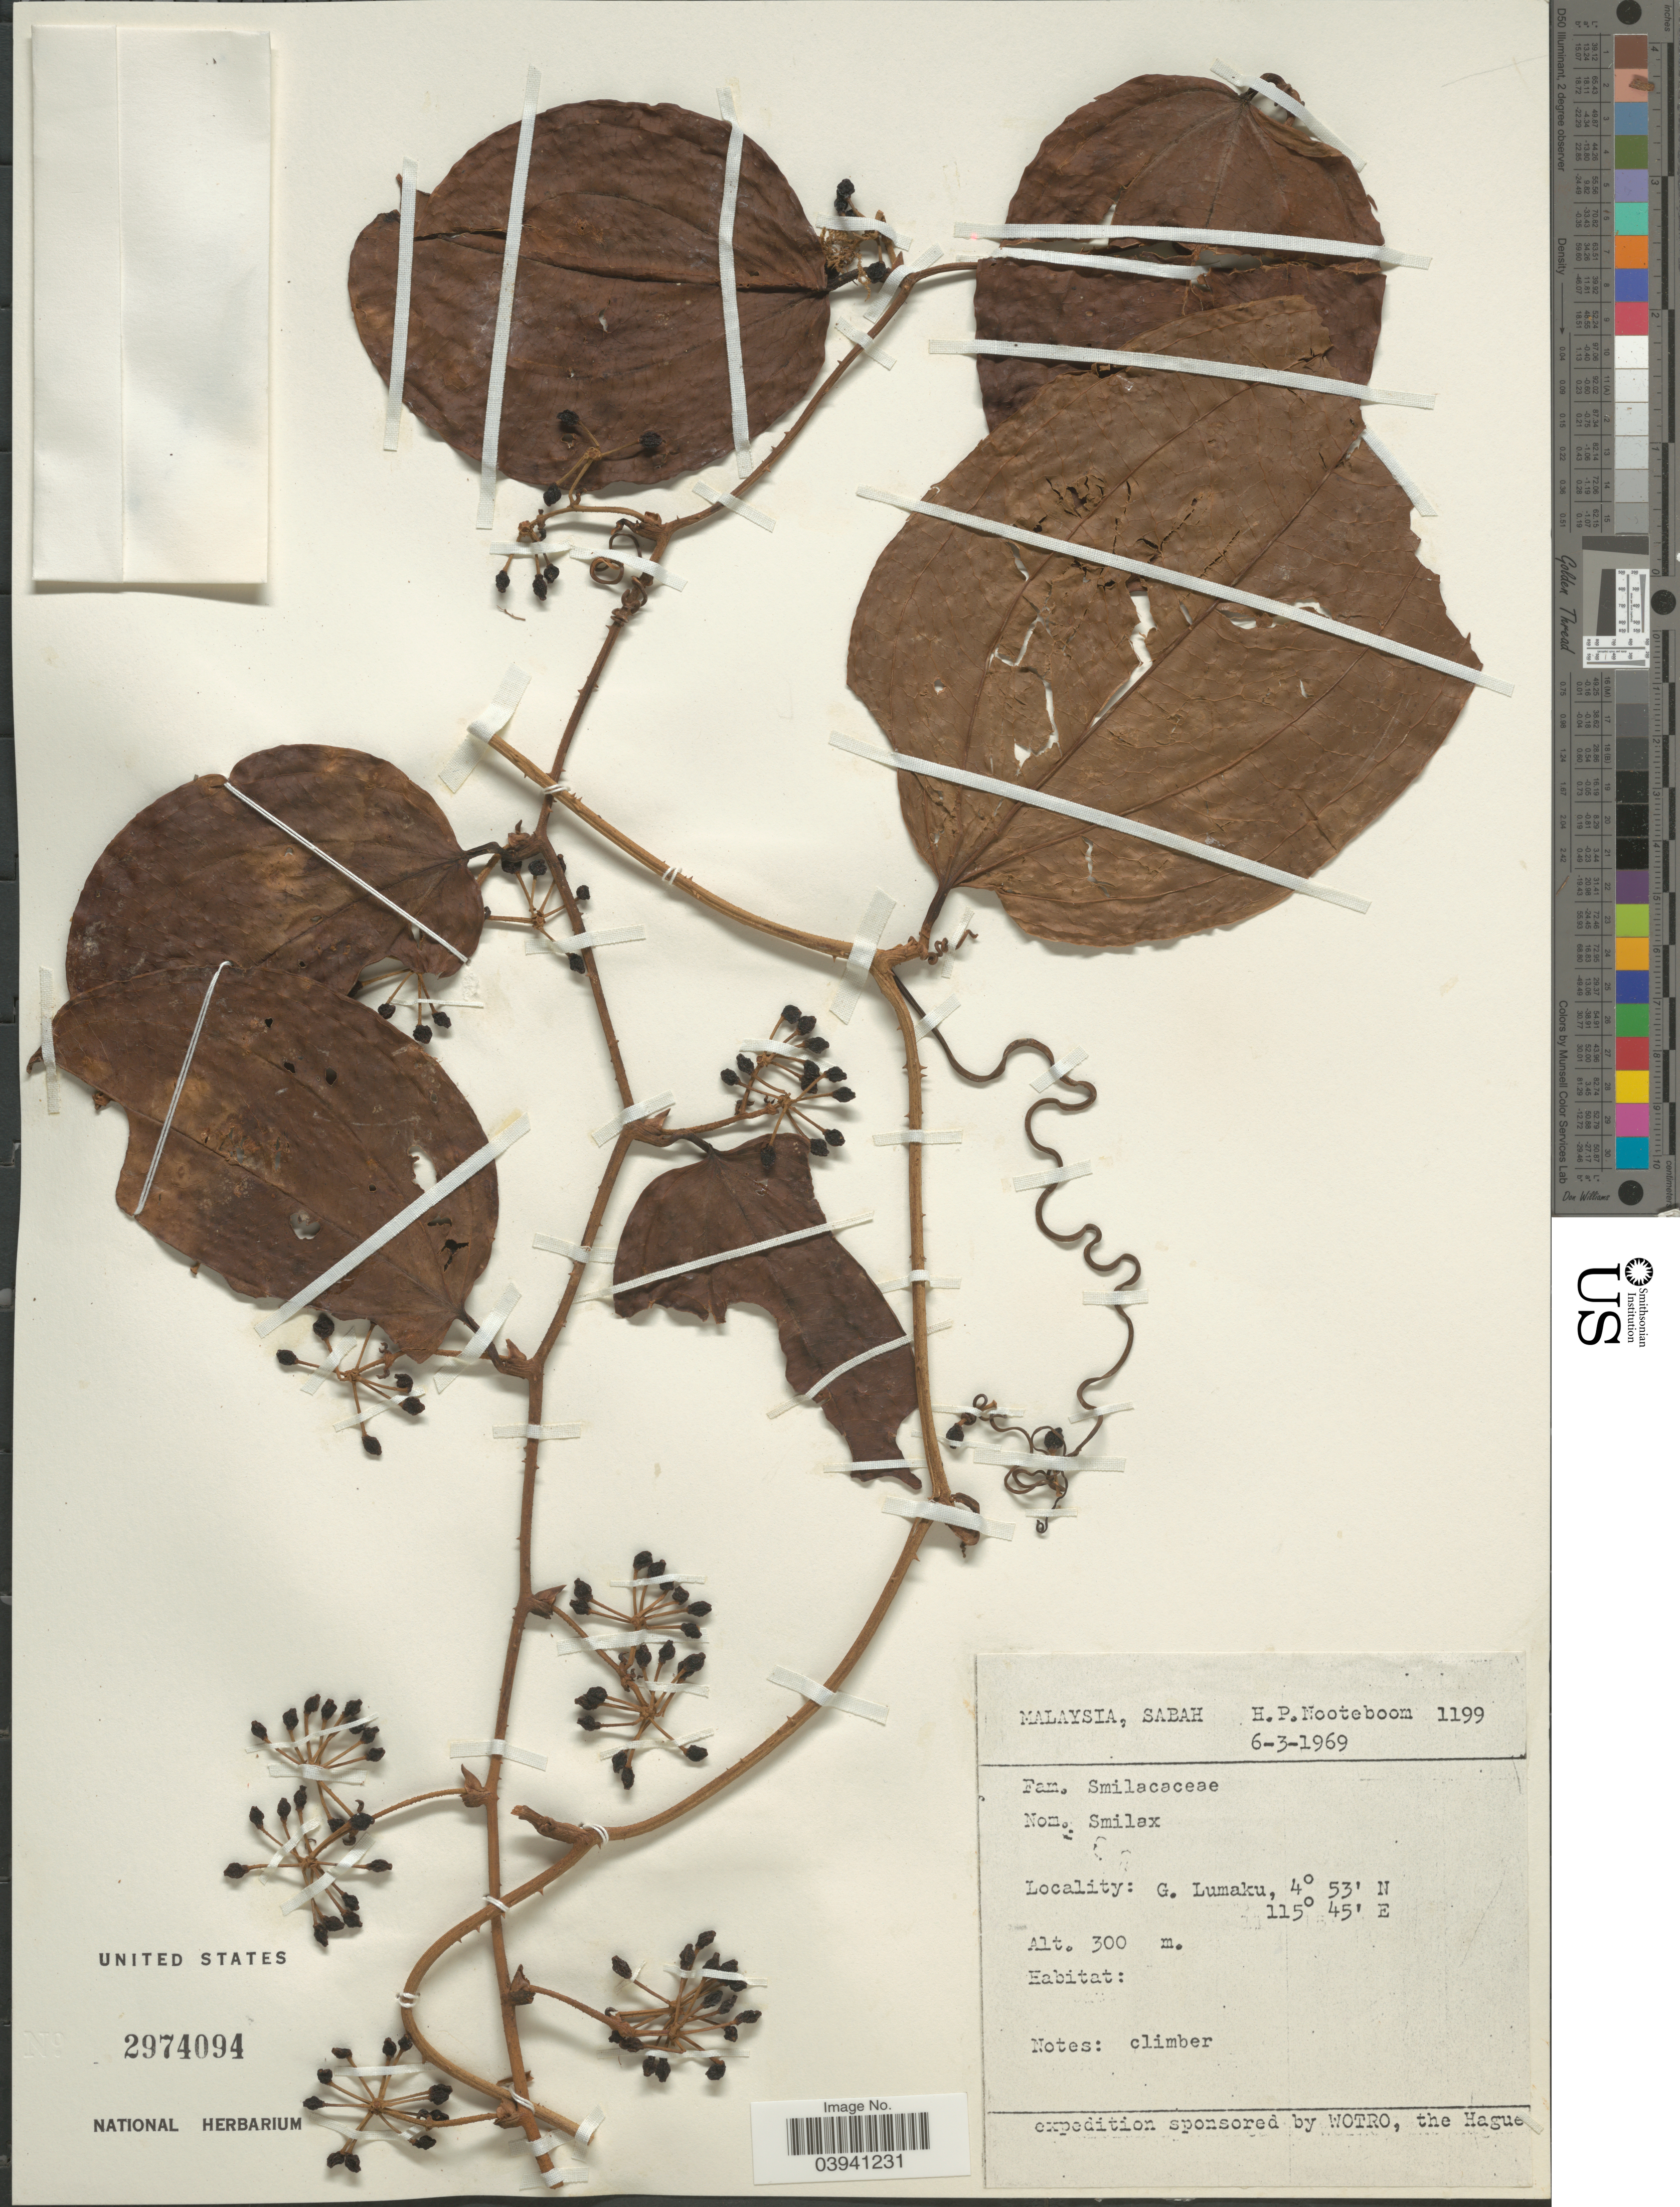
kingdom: Plantae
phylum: Tracheophyta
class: Liliopsida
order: Liliales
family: Smilacaceae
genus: Smilax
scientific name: Smilax sp.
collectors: H. P. Nooteboom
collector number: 1199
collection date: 1969-03-06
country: Malaysia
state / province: Sabah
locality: G. Lumaku.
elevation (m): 300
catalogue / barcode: US 2974094